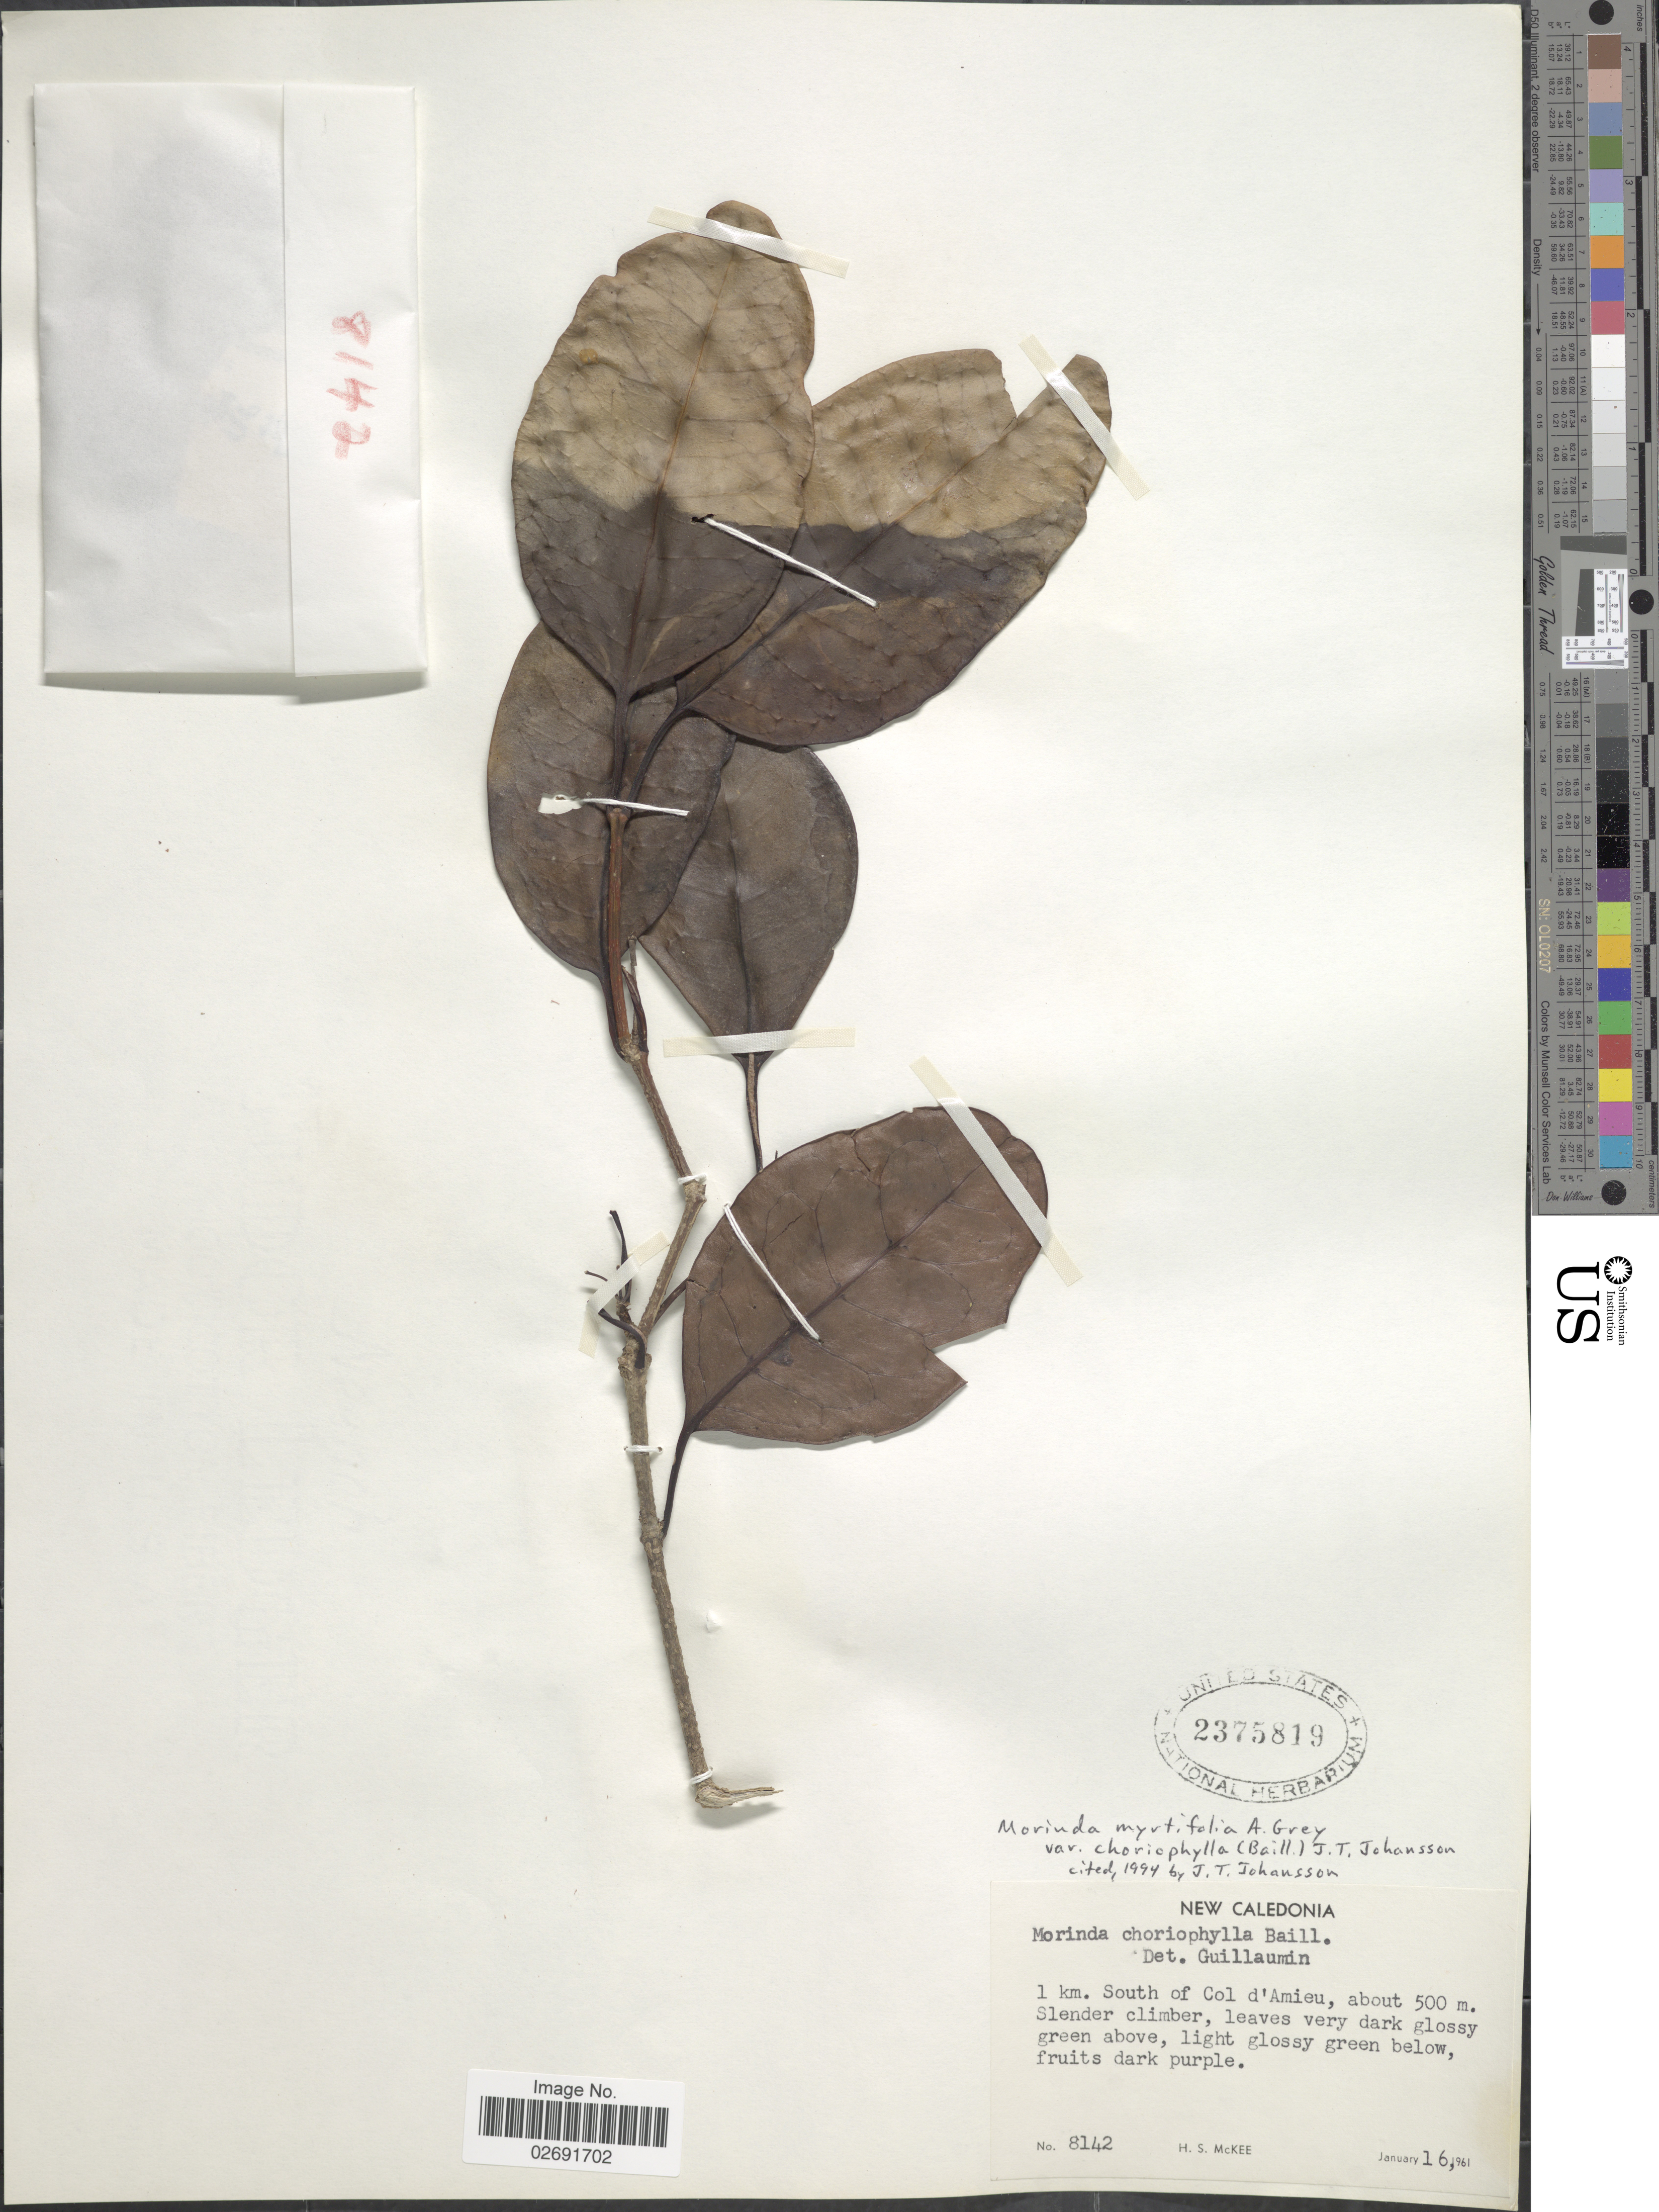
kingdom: Plantae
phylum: Tracheophyta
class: Magnoliopsida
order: Gentianales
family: Rubiaceae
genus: Gynochthodes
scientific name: Gynochthodes myrtifolia var. choriophylla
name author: (Baill.) J.T. Johanss.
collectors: H. S. McKee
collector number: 8142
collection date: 1961-01-16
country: New Caledonia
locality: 1 km. South of Col d'Amieu.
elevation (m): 500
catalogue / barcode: US 2375819